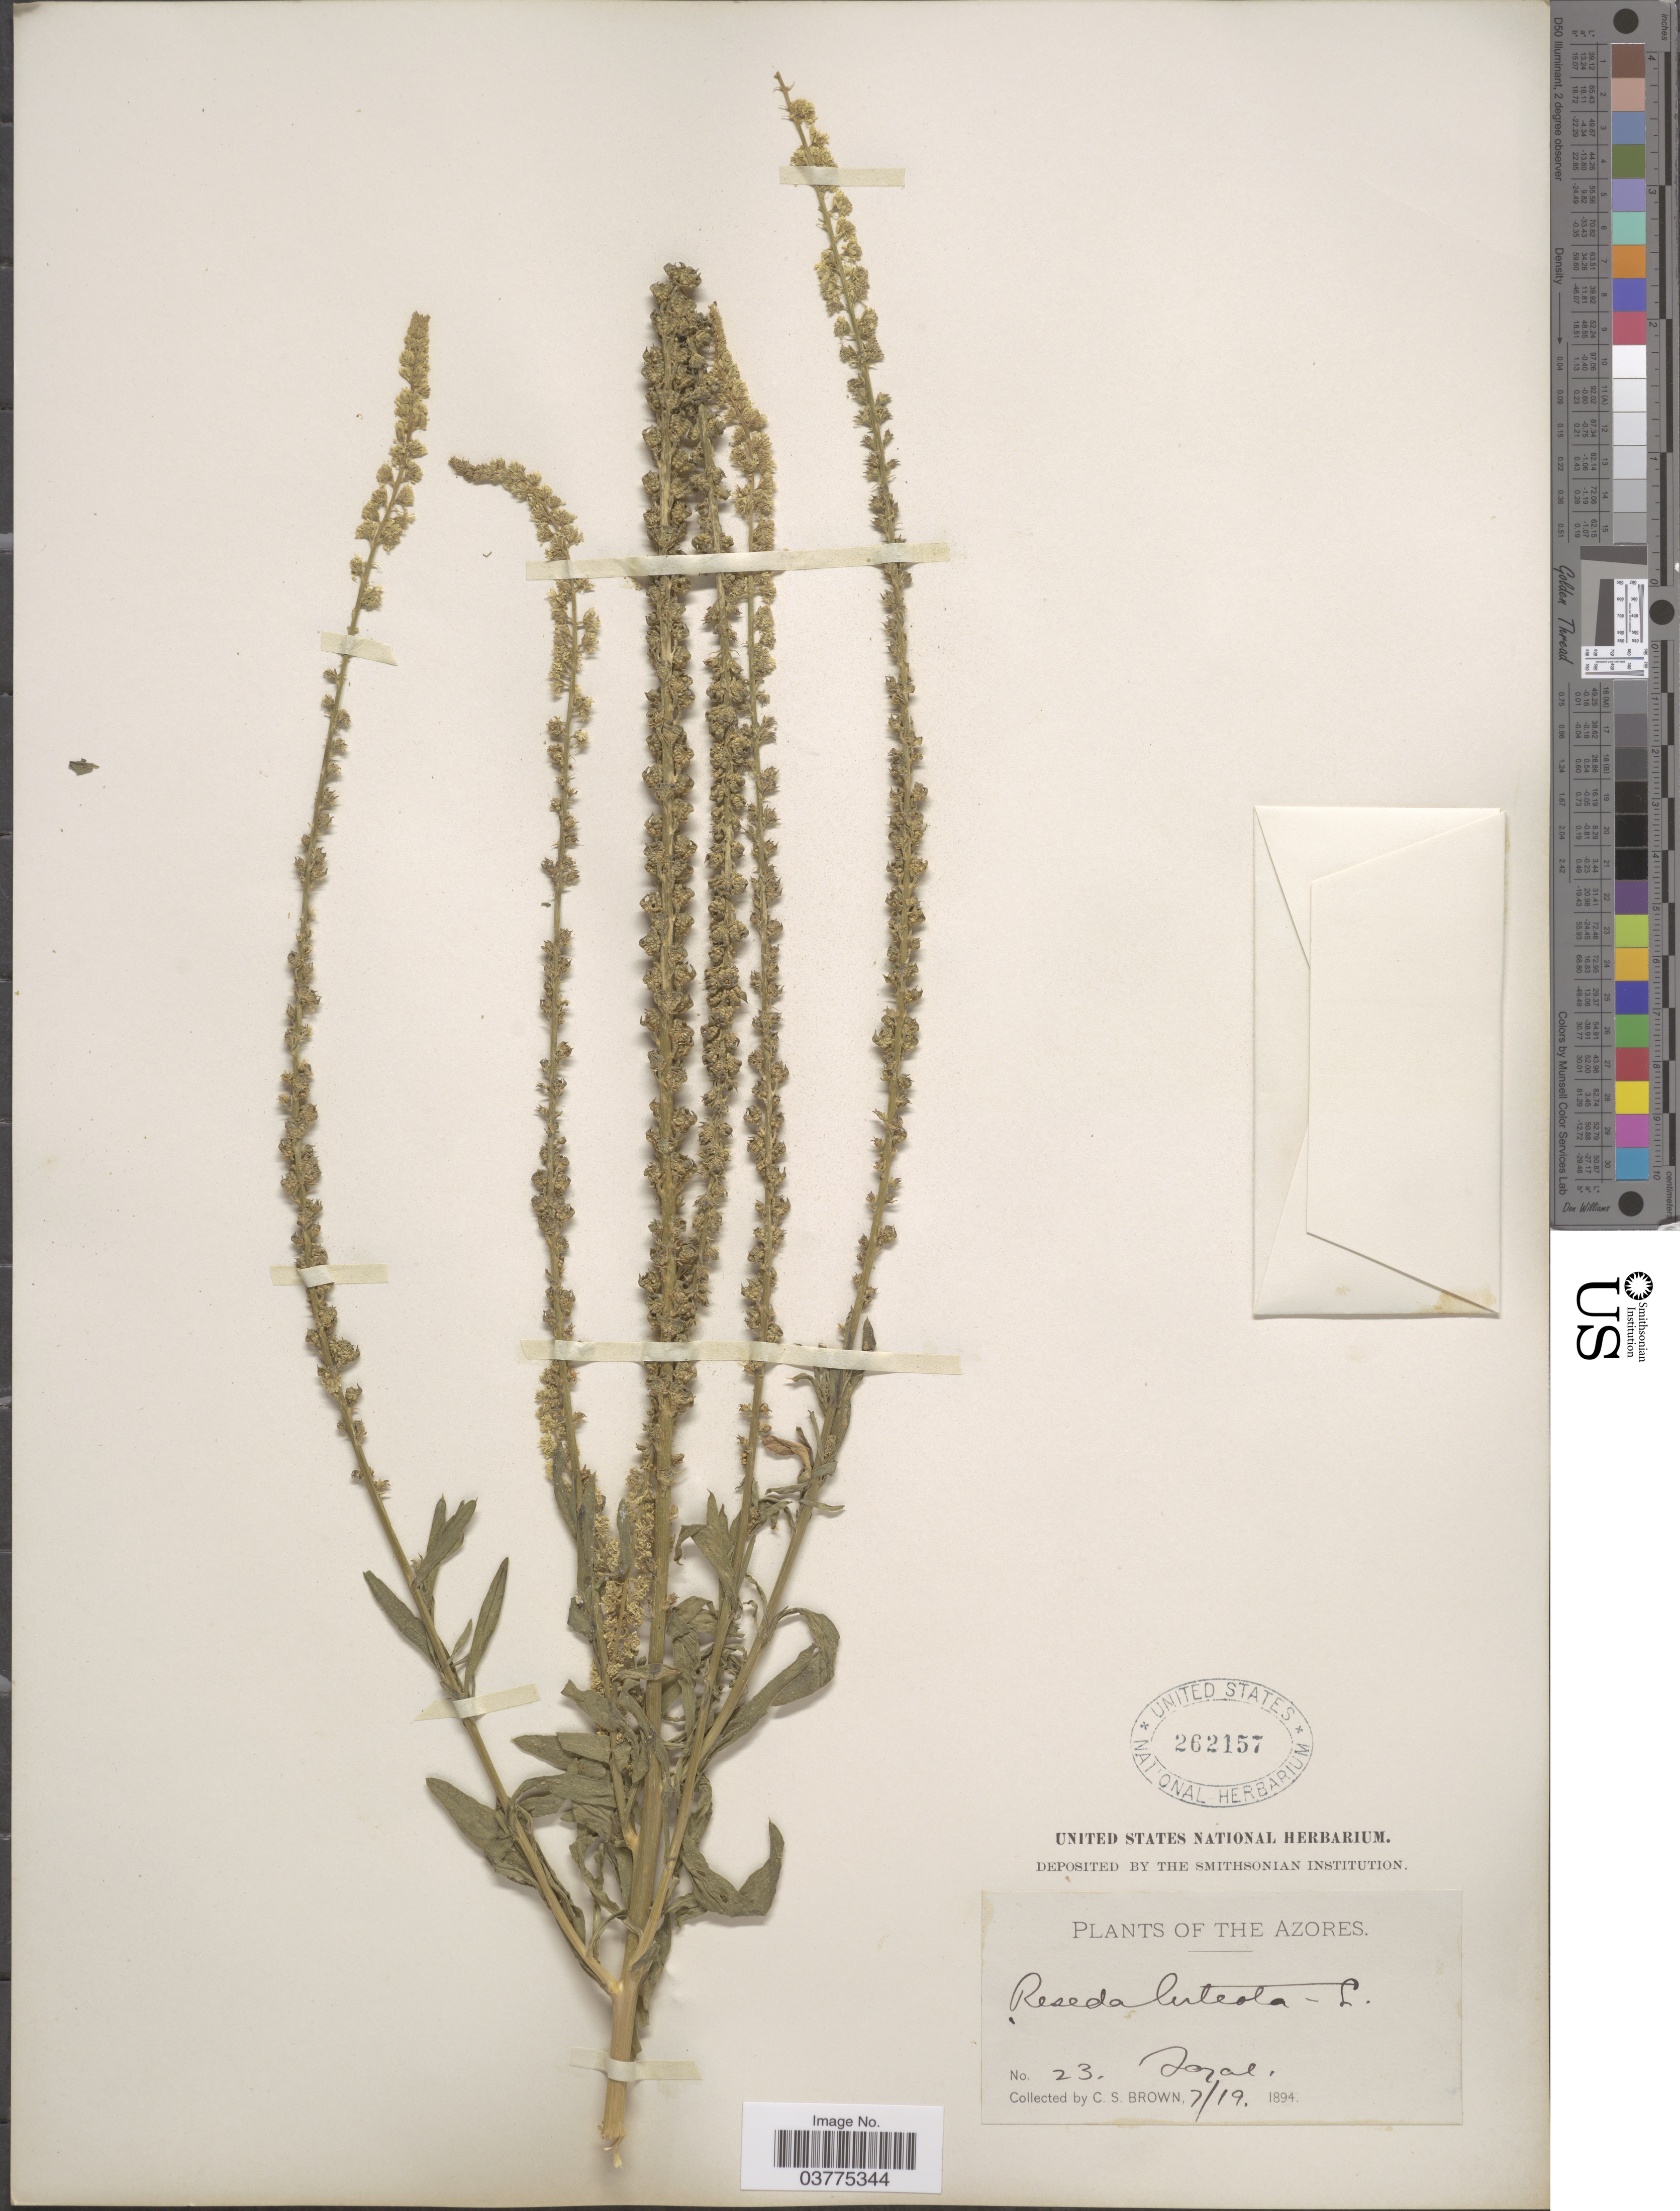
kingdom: Plantae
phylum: Tracheophyta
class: Magnoliopsida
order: Brassicales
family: Resedaceae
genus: Reseda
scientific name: Reseda luteola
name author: L.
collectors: C. S. Brown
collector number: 23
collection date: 1894-07-19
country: Portugal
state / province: Azores (Aut. Reg.)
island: Faial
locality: Faial.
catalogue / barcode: US 262157